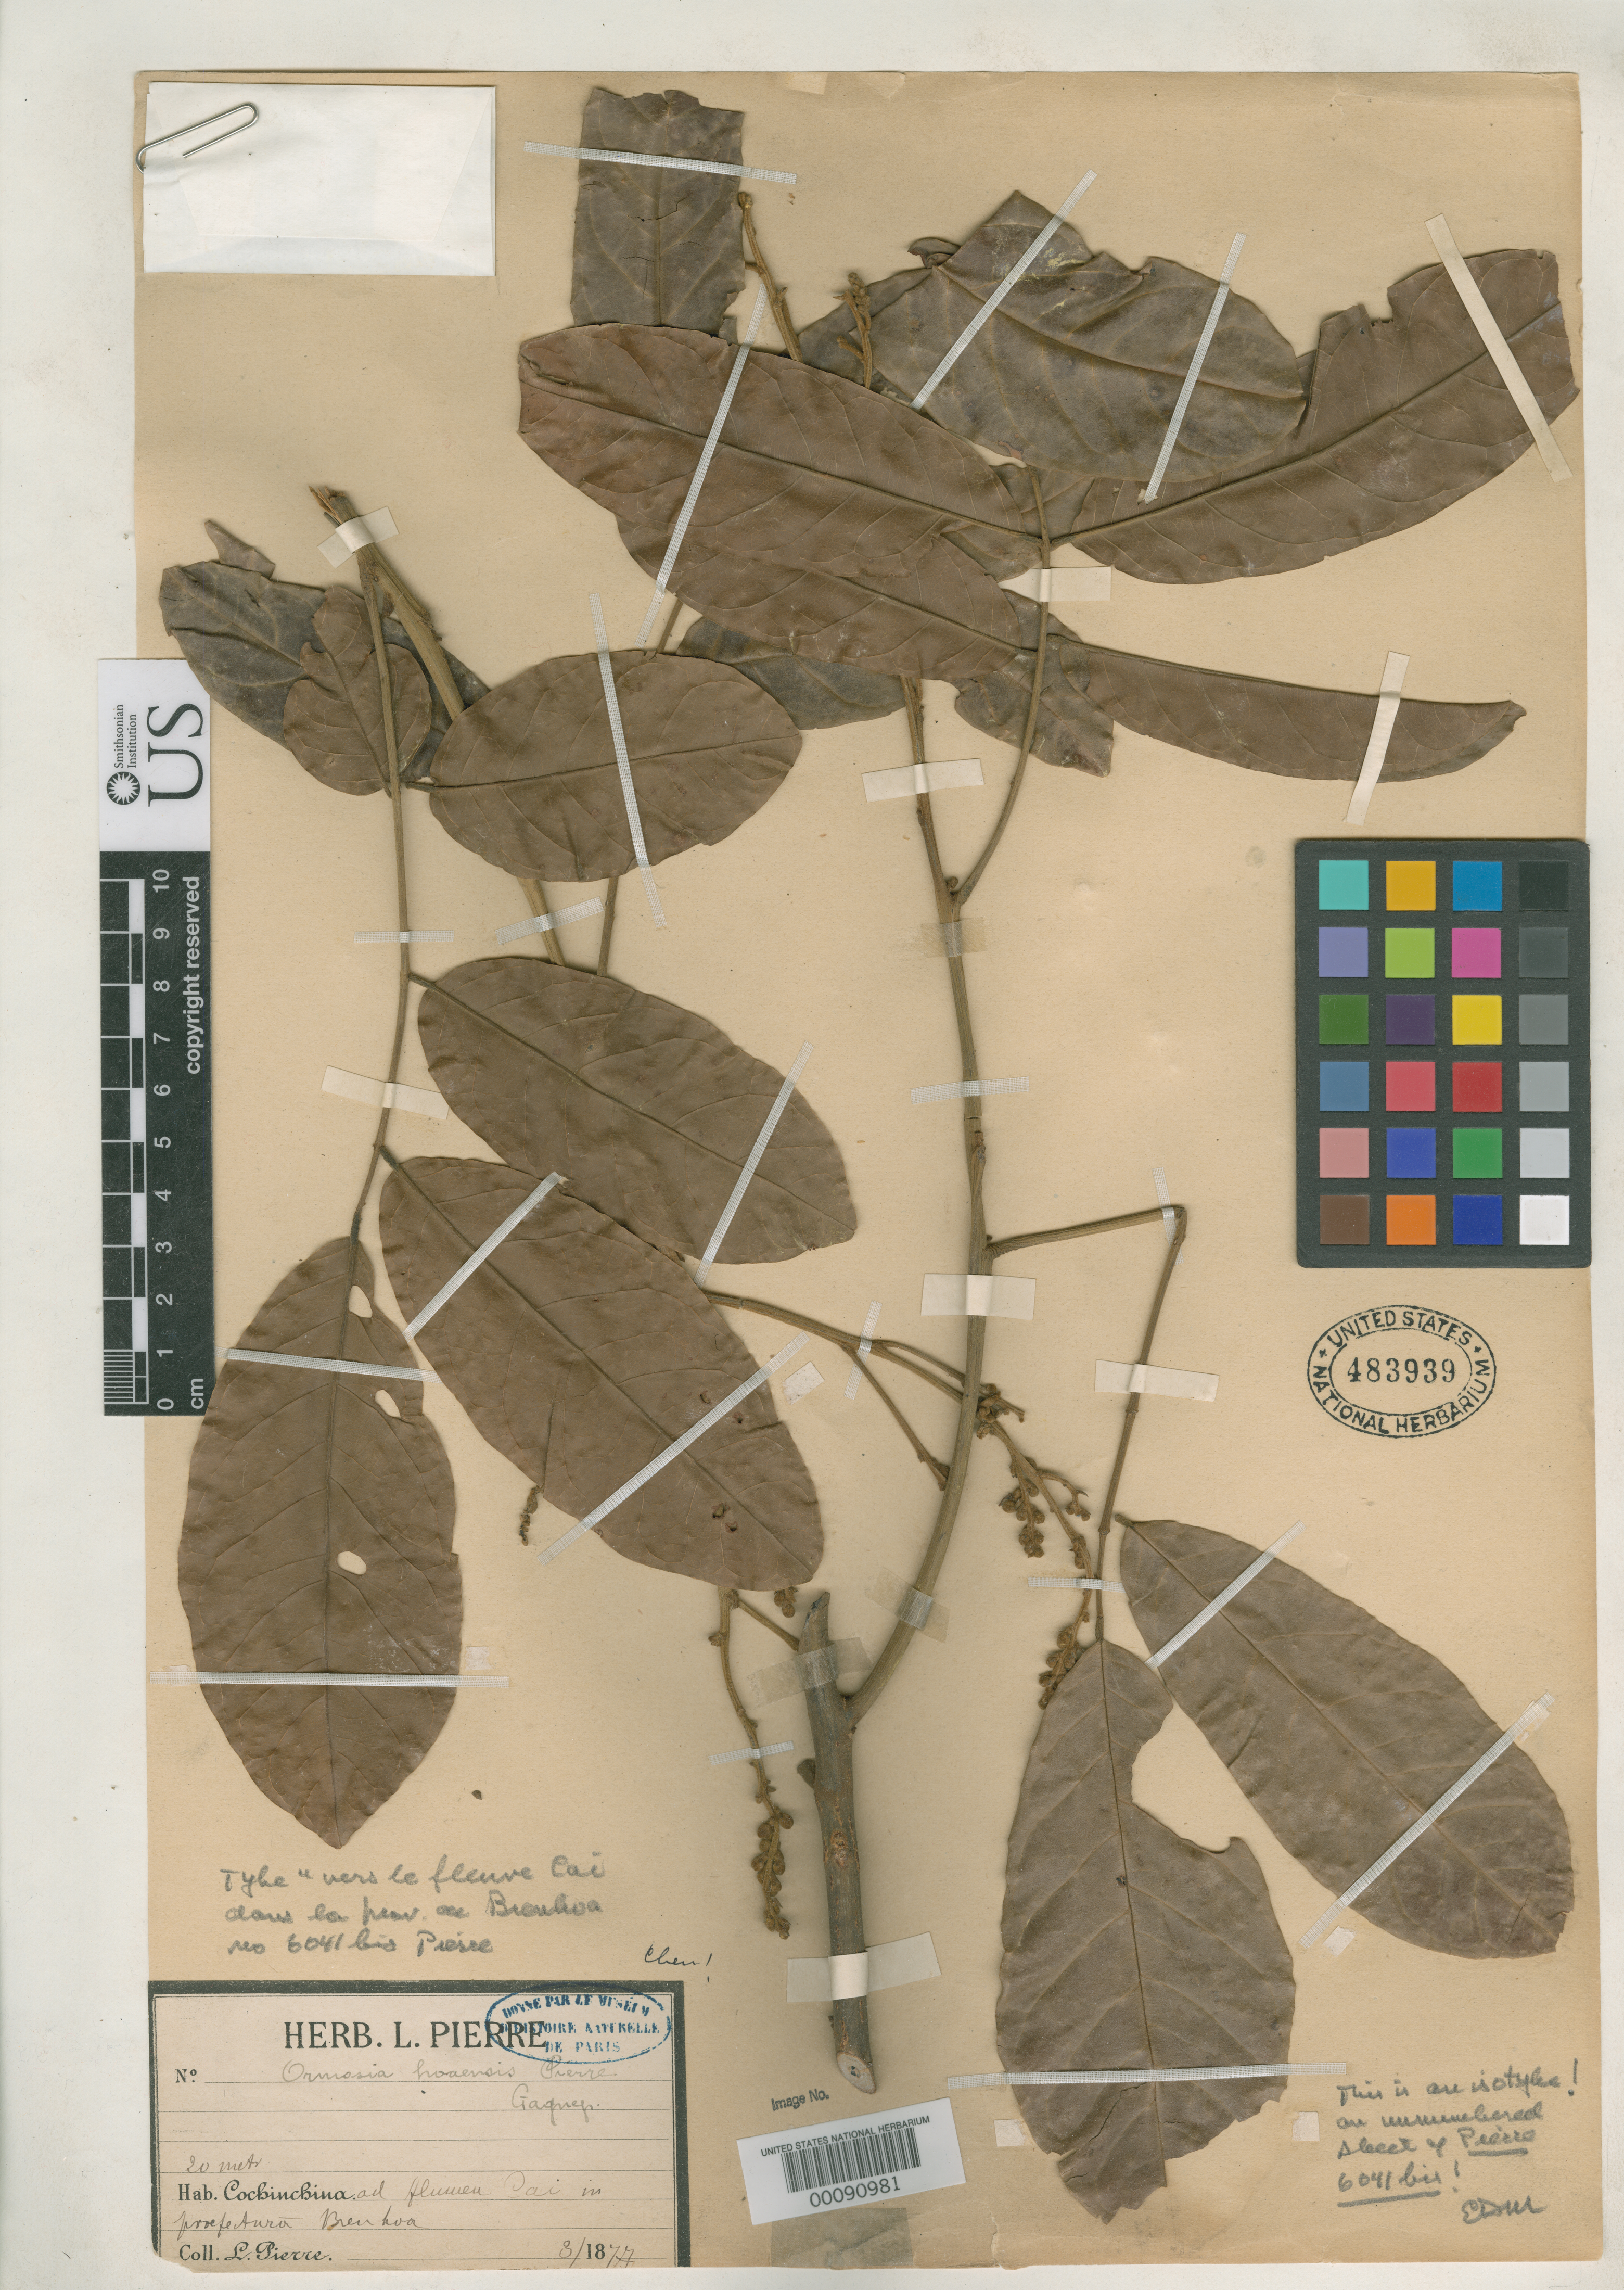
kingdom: Plantae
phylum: Tracheophyta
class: Magnoliopsida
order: Fabales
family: Fabaceae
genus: Ormosia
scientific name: Ormosia hoaensis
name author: Pierre in Gagnep.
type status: Isotype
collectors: J. Pierre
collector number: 6041 bis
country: Vietnam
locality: "Cochin China", Bienhoa.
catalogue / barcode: US 483939